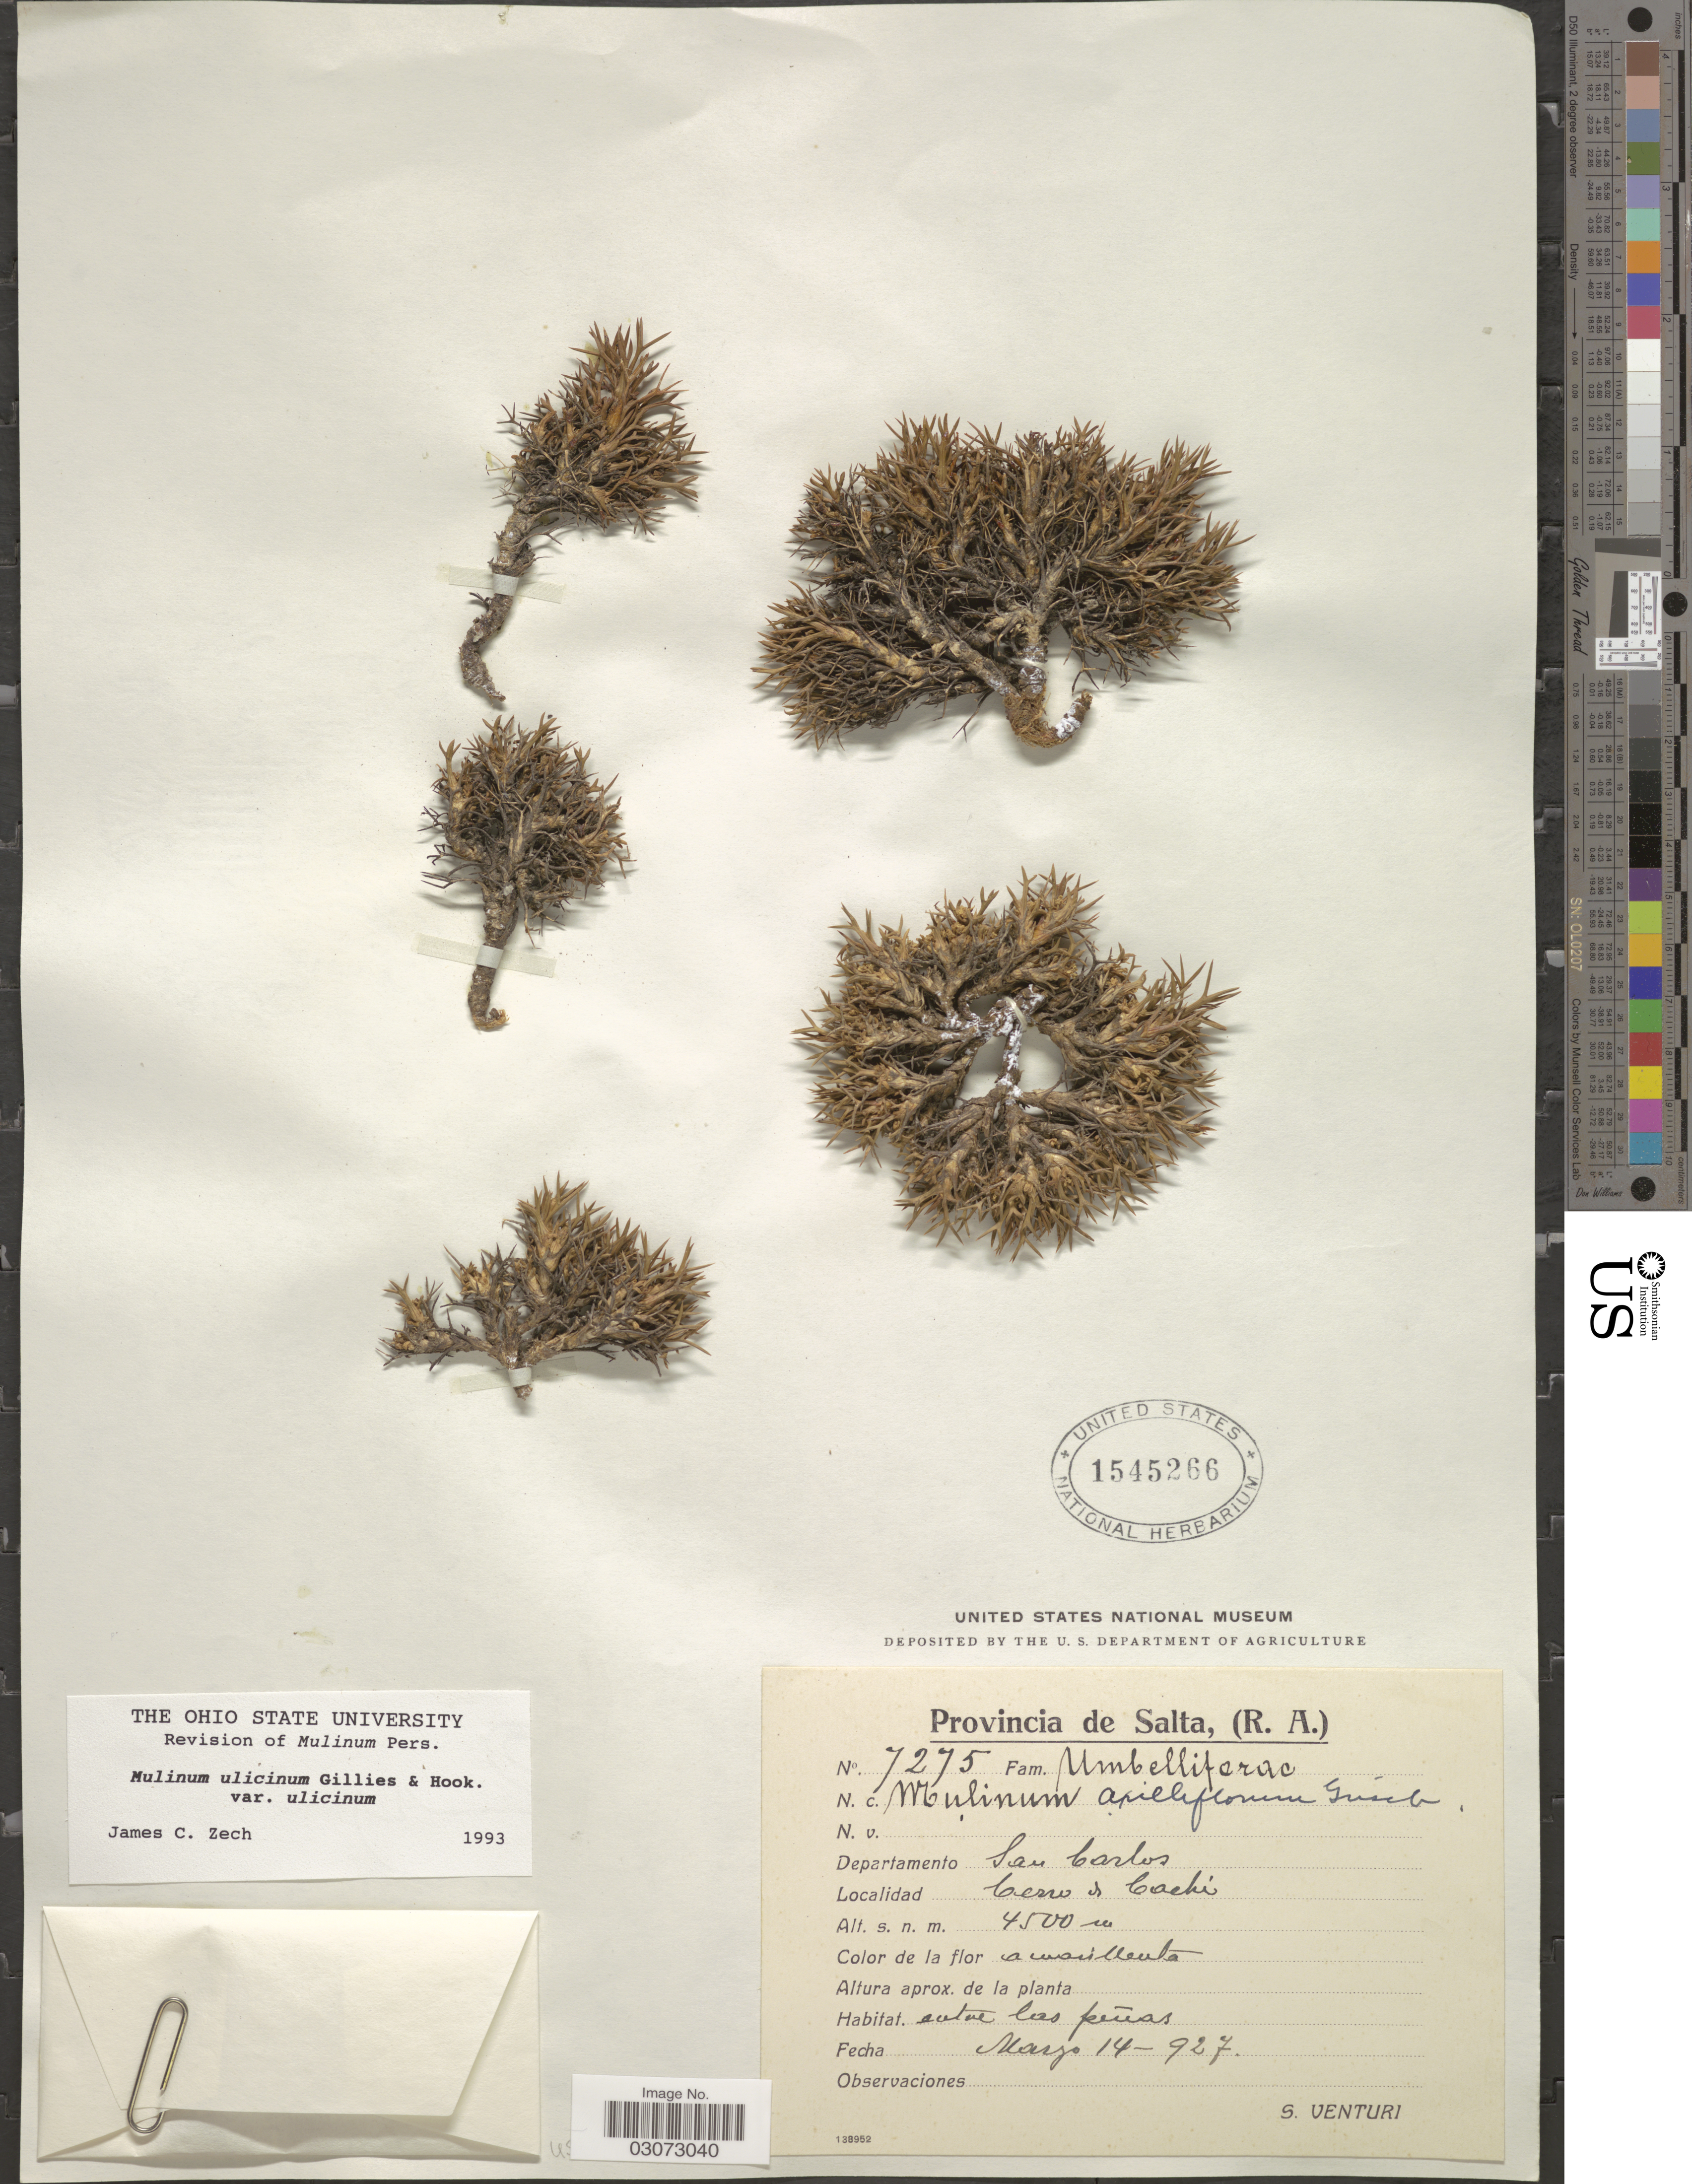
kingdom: Plantae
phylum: Tracheophyta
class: Magnoliopsida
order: Apiales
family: Apiaceae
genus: Mulinum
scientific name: Mulinum ulicinum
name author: Gillet & Hook.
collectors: S. Venturi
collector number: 7275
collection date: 1927-05-14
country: Argentina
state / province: Salta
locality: Provincia de Salta, (R. A.). Departamento San Carlos. Cerro de Cachi.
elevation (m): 4500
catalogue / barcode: US 1545266